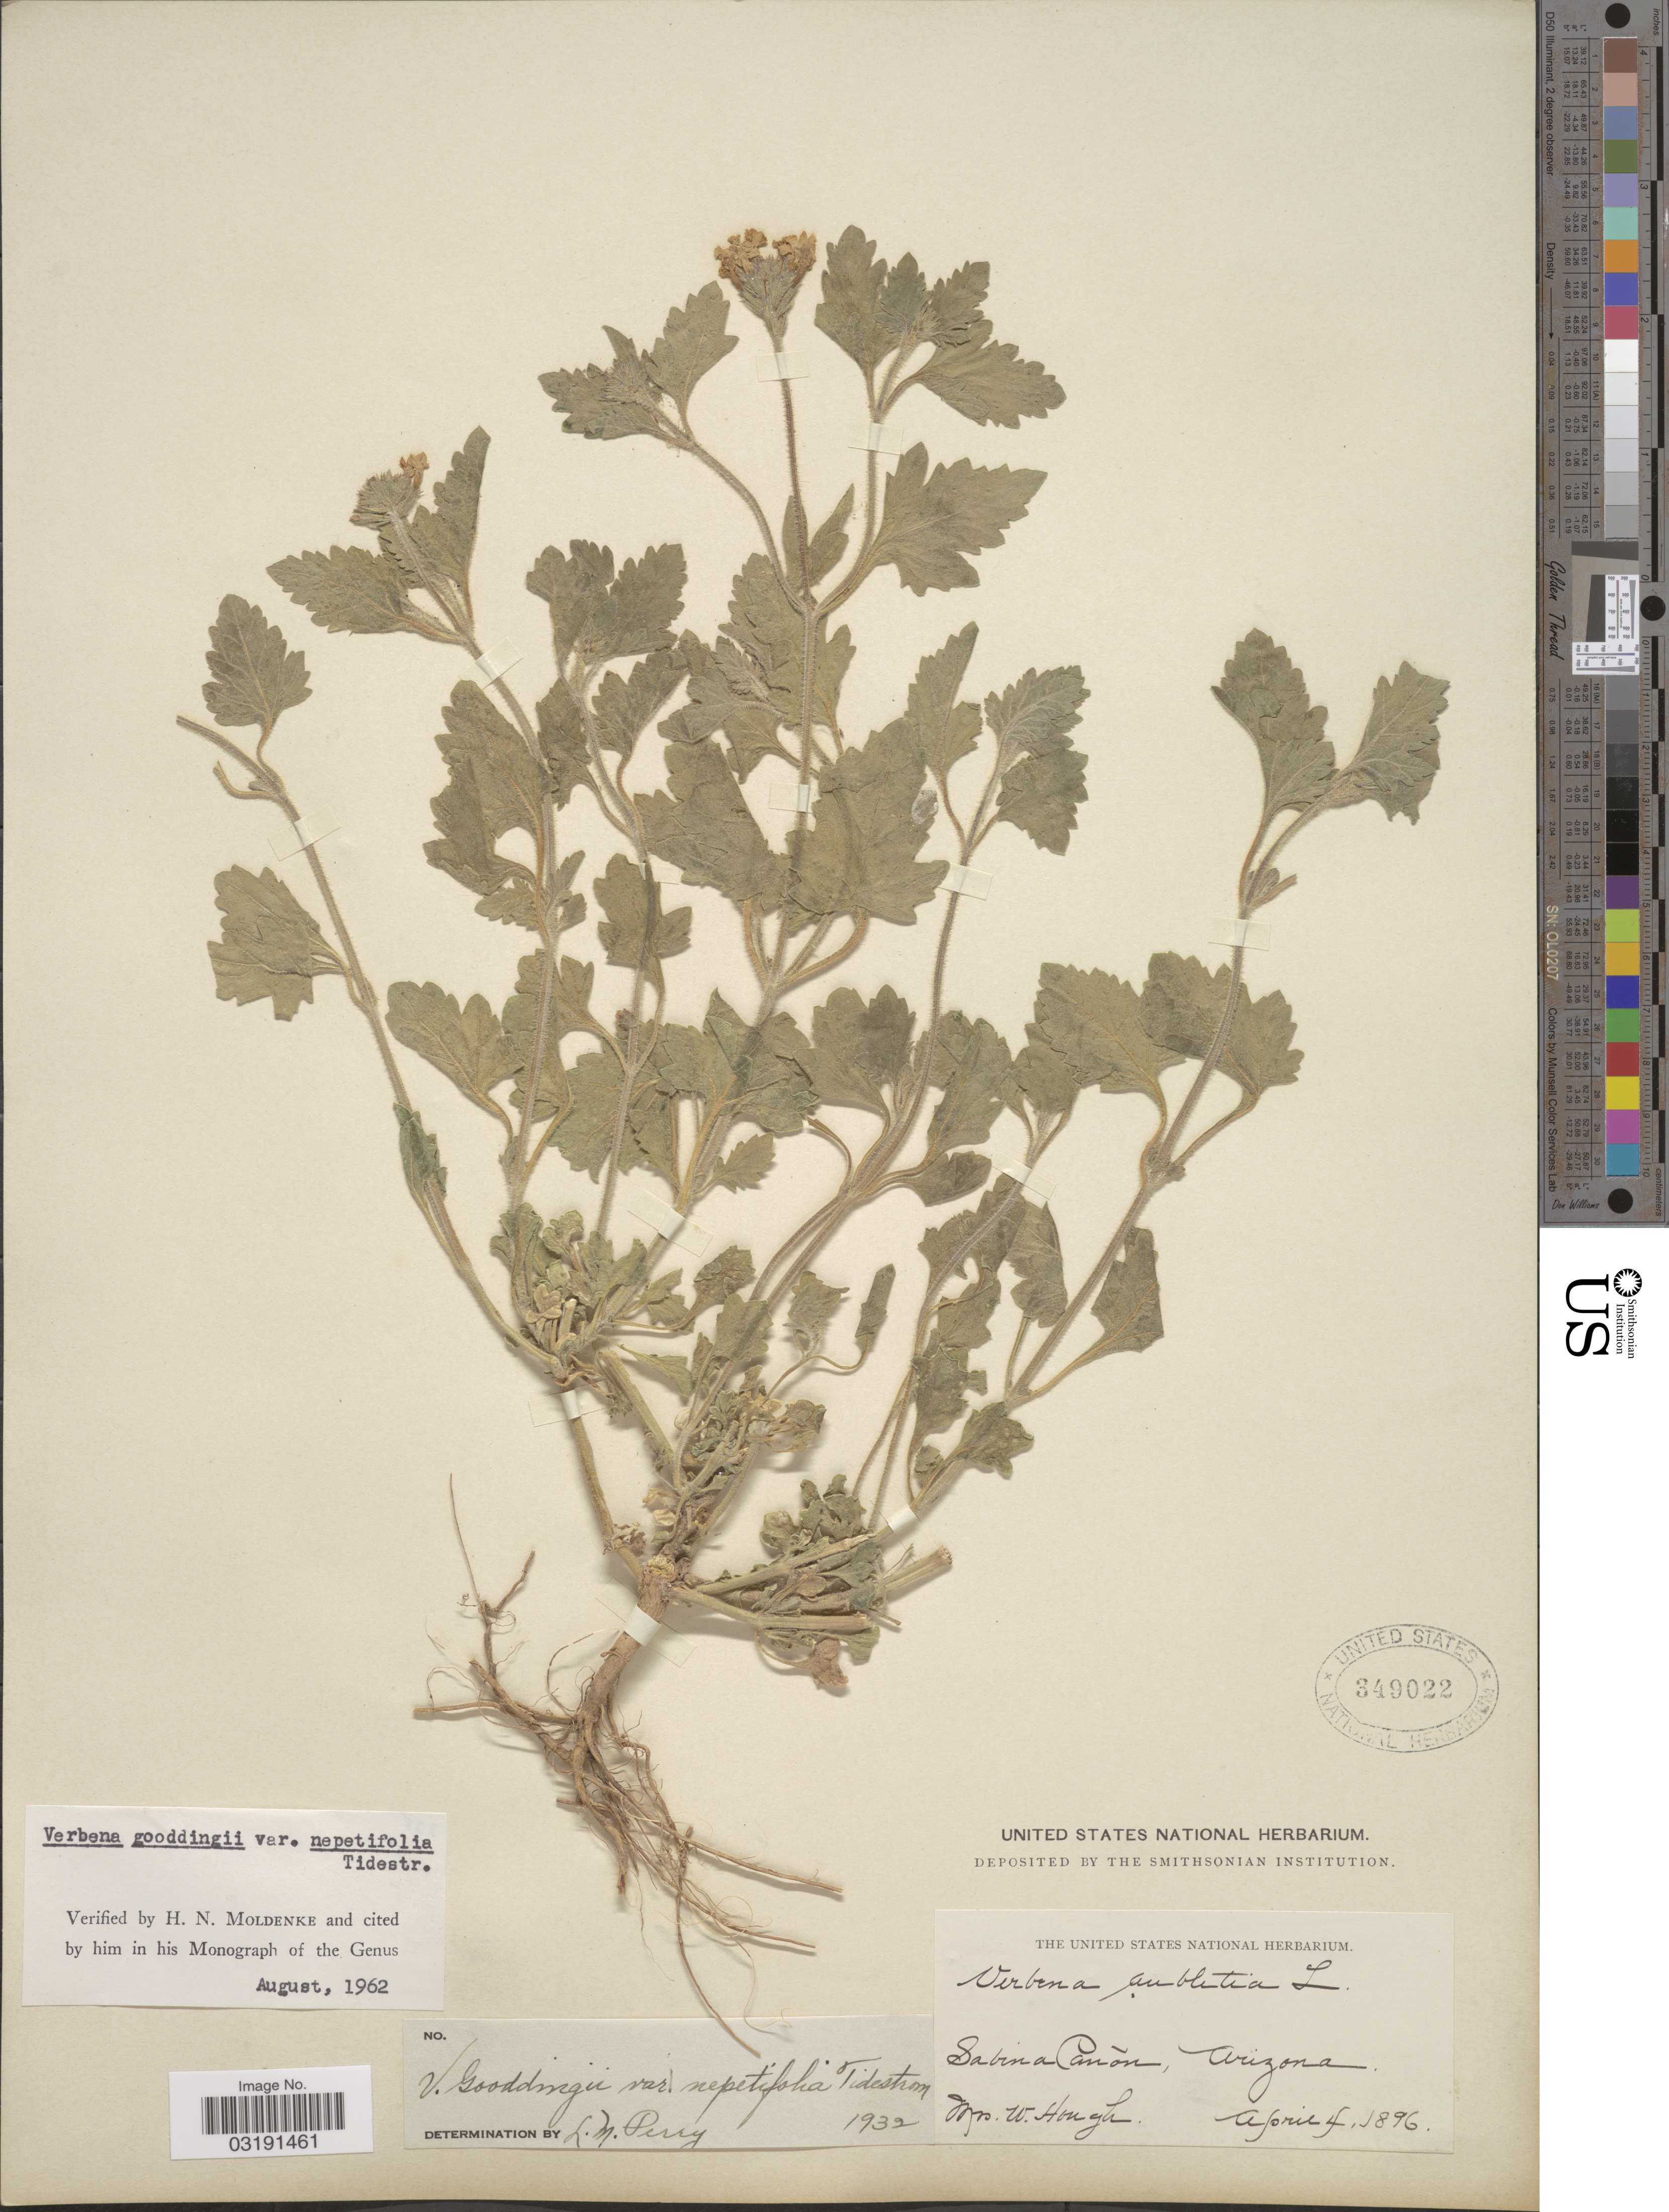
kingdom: Plantae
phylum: Tracheophyta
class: Magnoliopsida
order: Lamiales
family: Verbenaceae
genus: Verbena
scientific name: Verbena gooddingii var. nepetifolia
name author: Tidestr.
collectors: Mrs W. Hough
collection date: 1896-04-04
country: United States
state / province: Arizona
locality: Sabina Cañon.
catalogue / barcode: US 349022